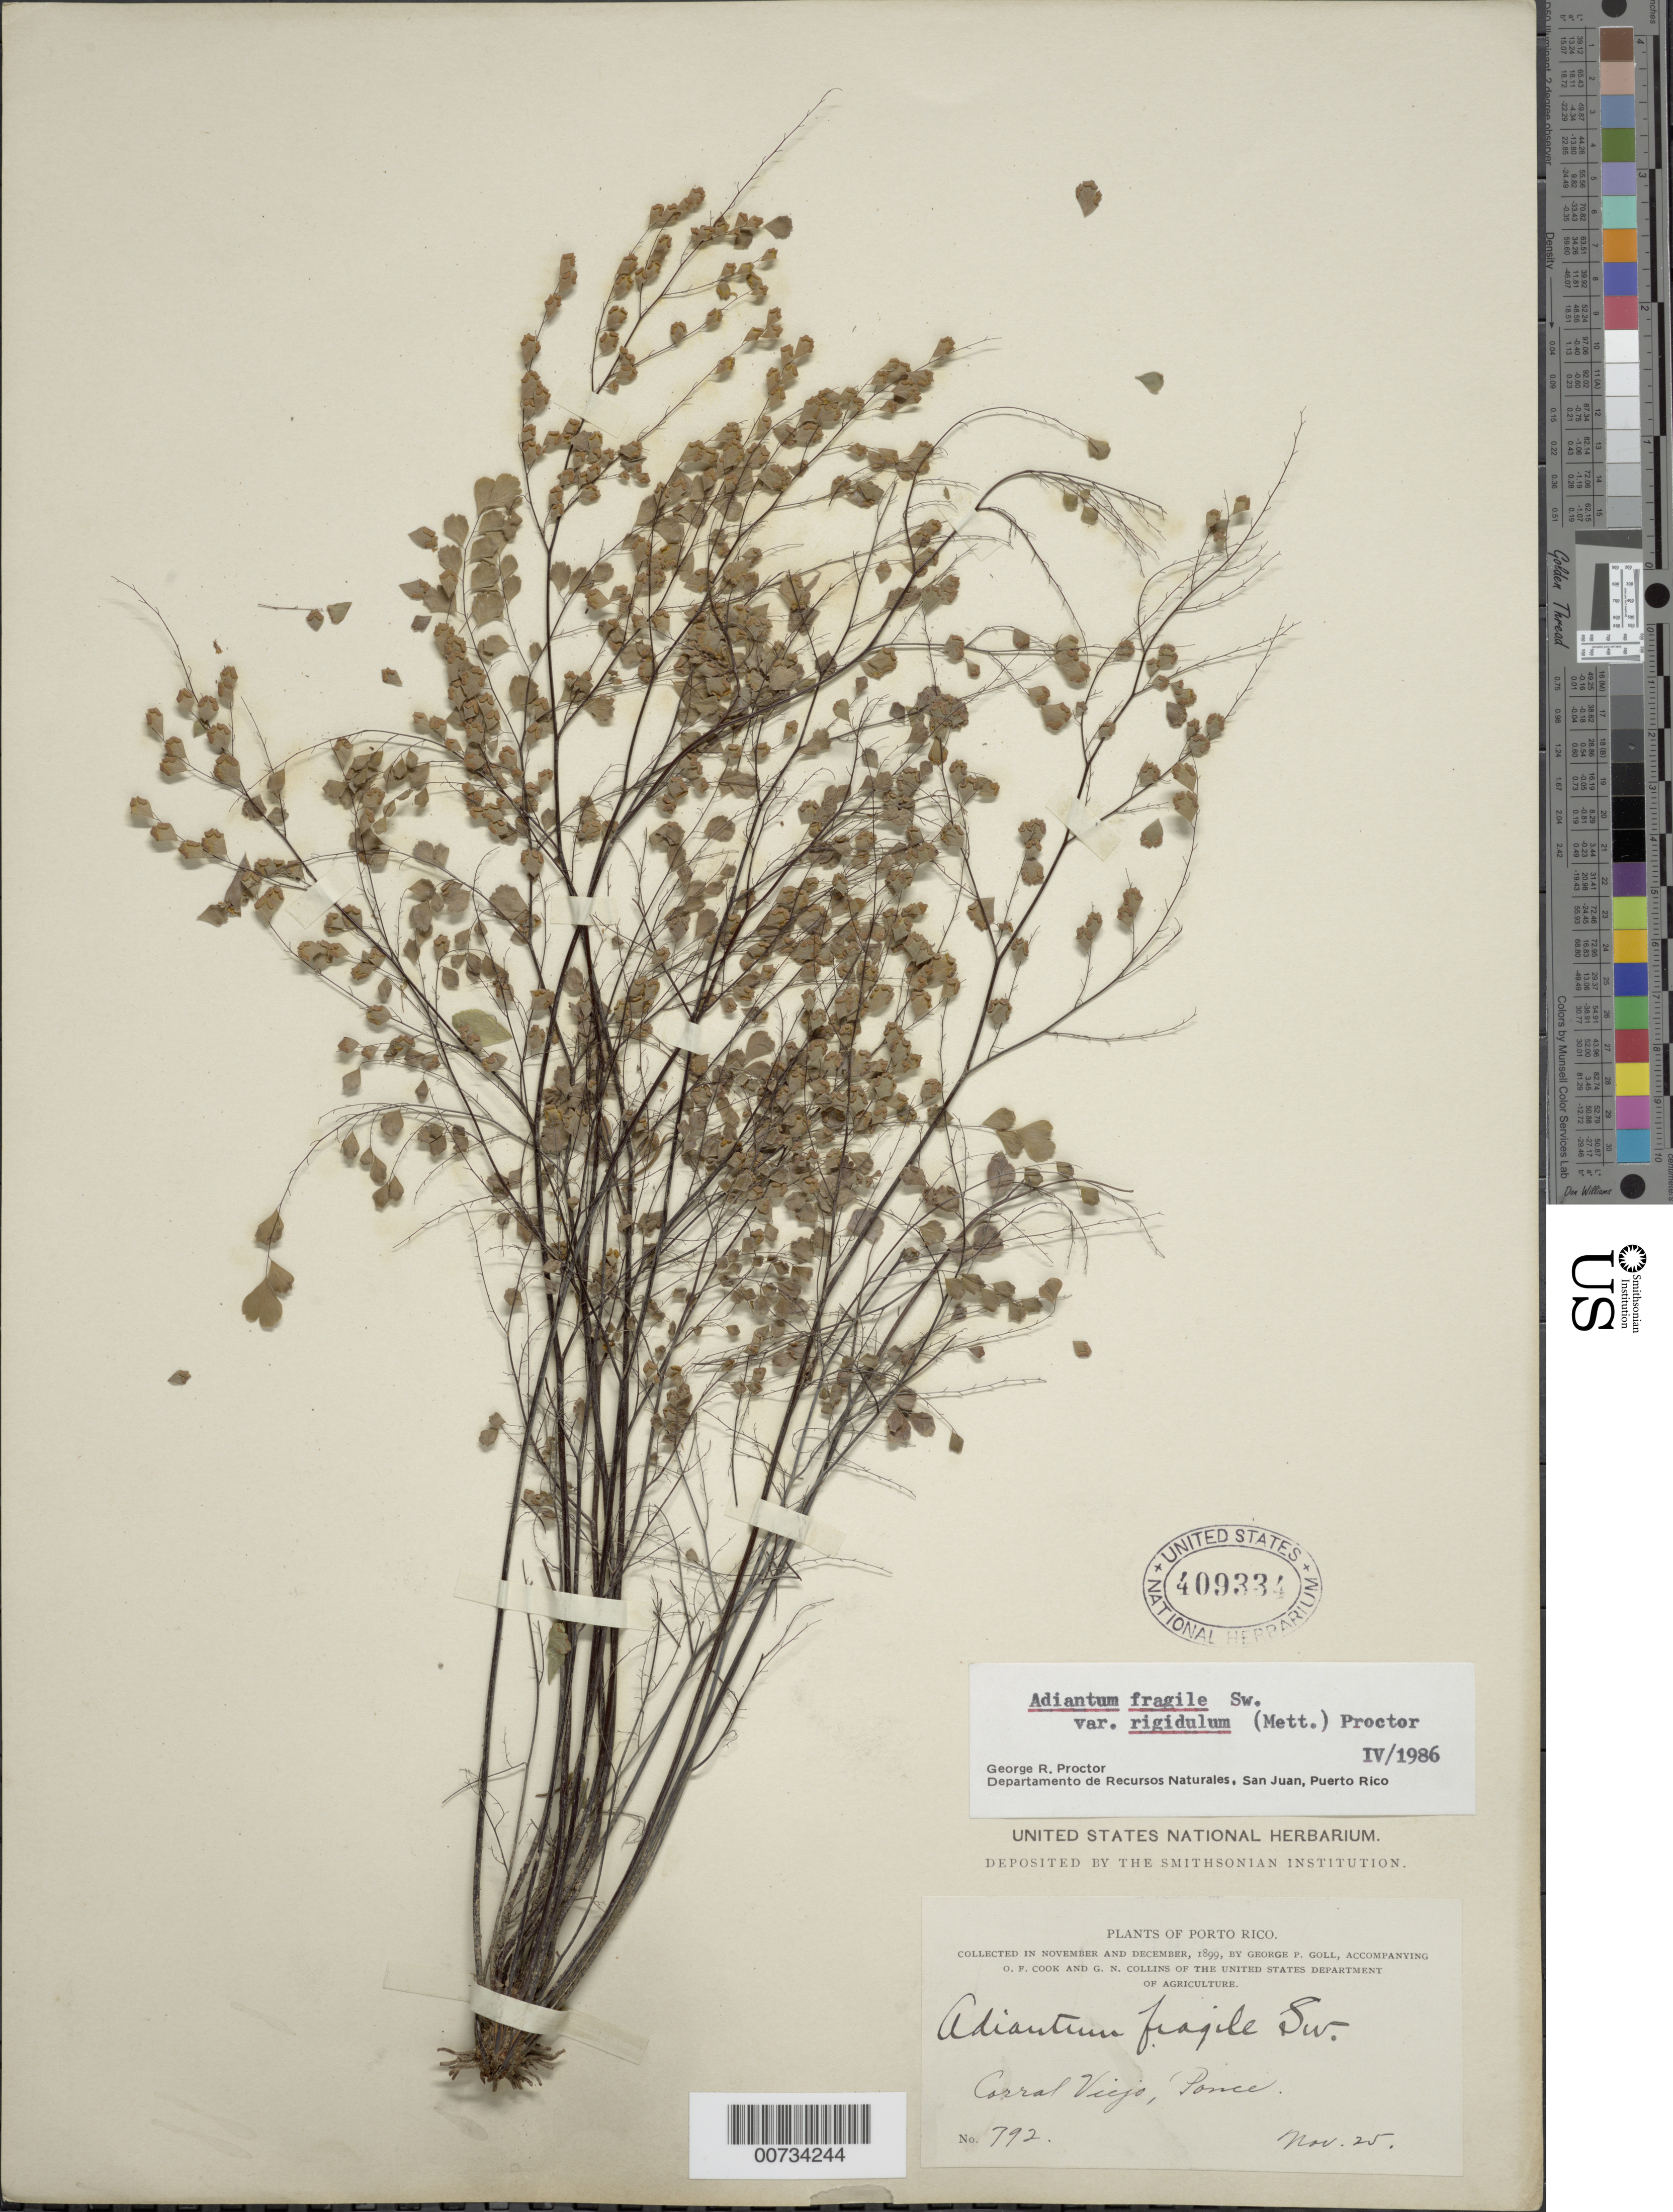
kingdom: Plantae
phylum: Tracheophyta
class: Polypodiopsida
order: Polypodiales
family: Pteridaceae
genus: Adiantum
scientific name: Adiantum fragile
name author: Sw.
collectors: G. Goll, O. F. Cook & G. N. Collins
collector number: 792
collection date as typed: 25 Nov 1899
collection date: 1899-11-25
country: Puerto Rico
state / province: Ponce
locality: Corral Viejo, Ponce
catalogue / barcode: US 409334